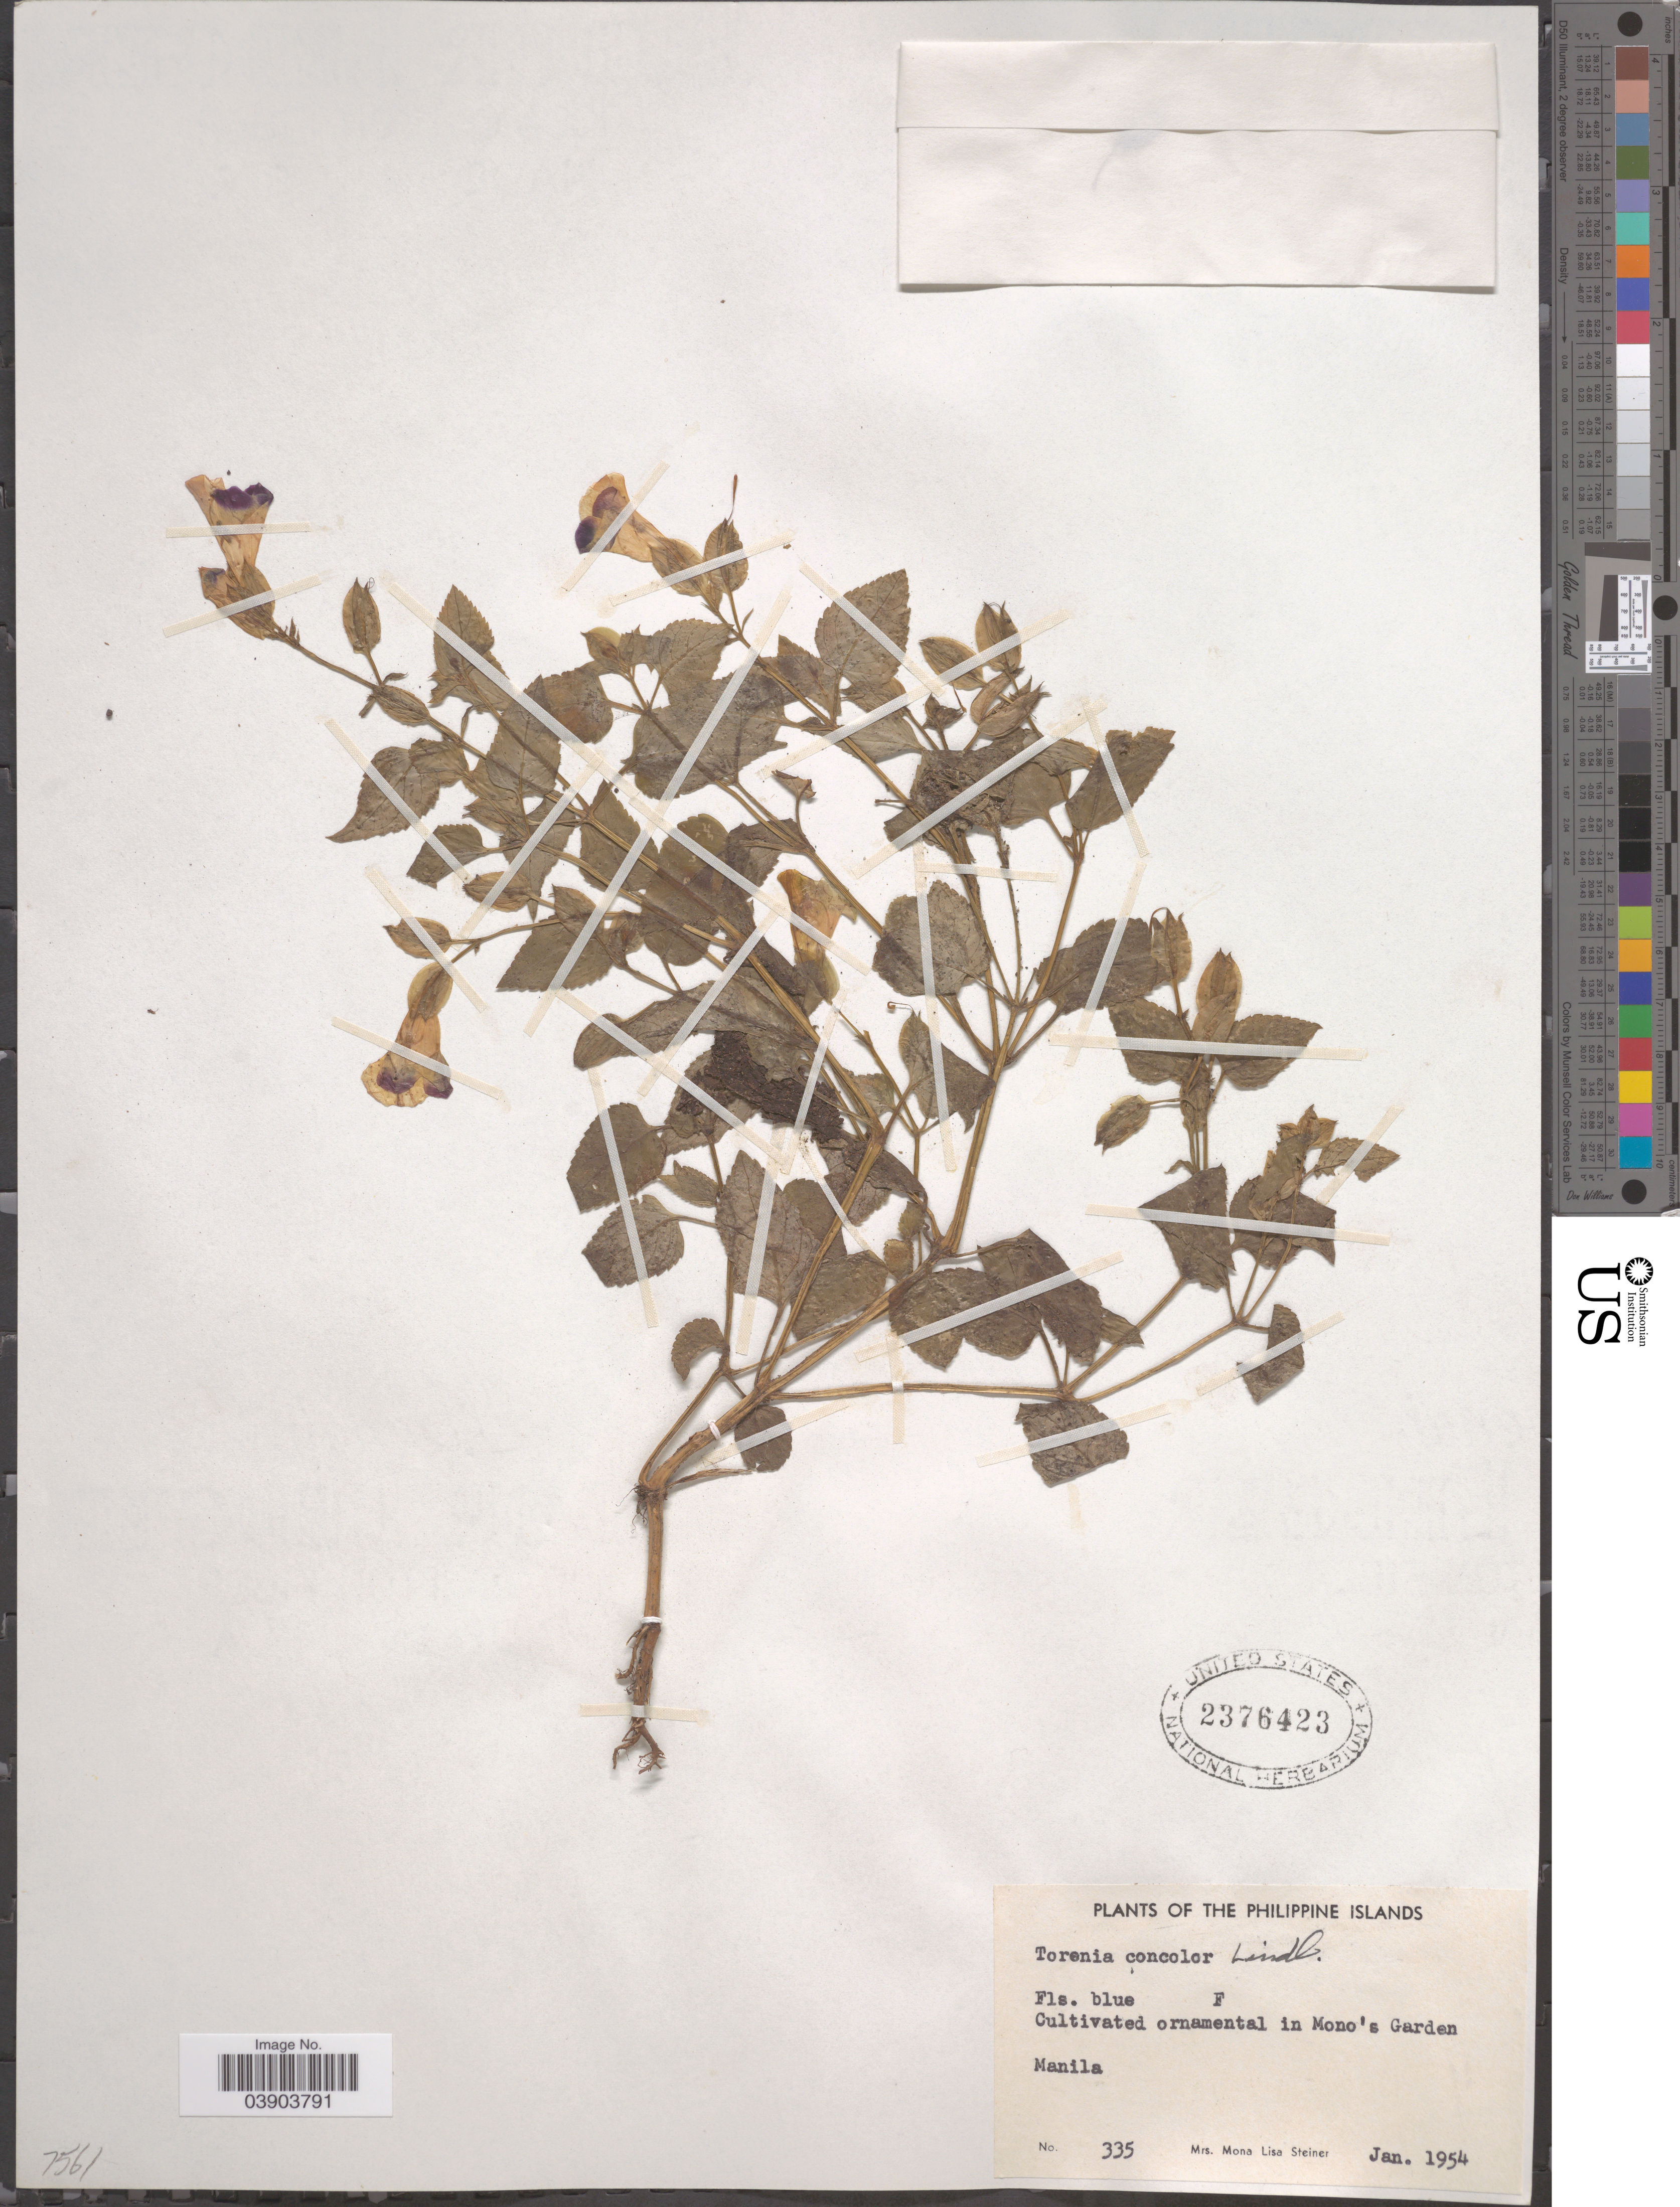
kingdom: Plantae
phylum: Tracheophyta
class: Magnoliopsida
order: Lamiales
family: Linderniaceae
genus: Torenia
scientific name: Torenia concolor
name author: Lindl.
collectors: M. Steiner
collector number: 335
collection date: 1954-01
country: Philippines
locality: Cultivated ornamental in Mono's Garden. Manila.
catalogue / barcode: US 2376423